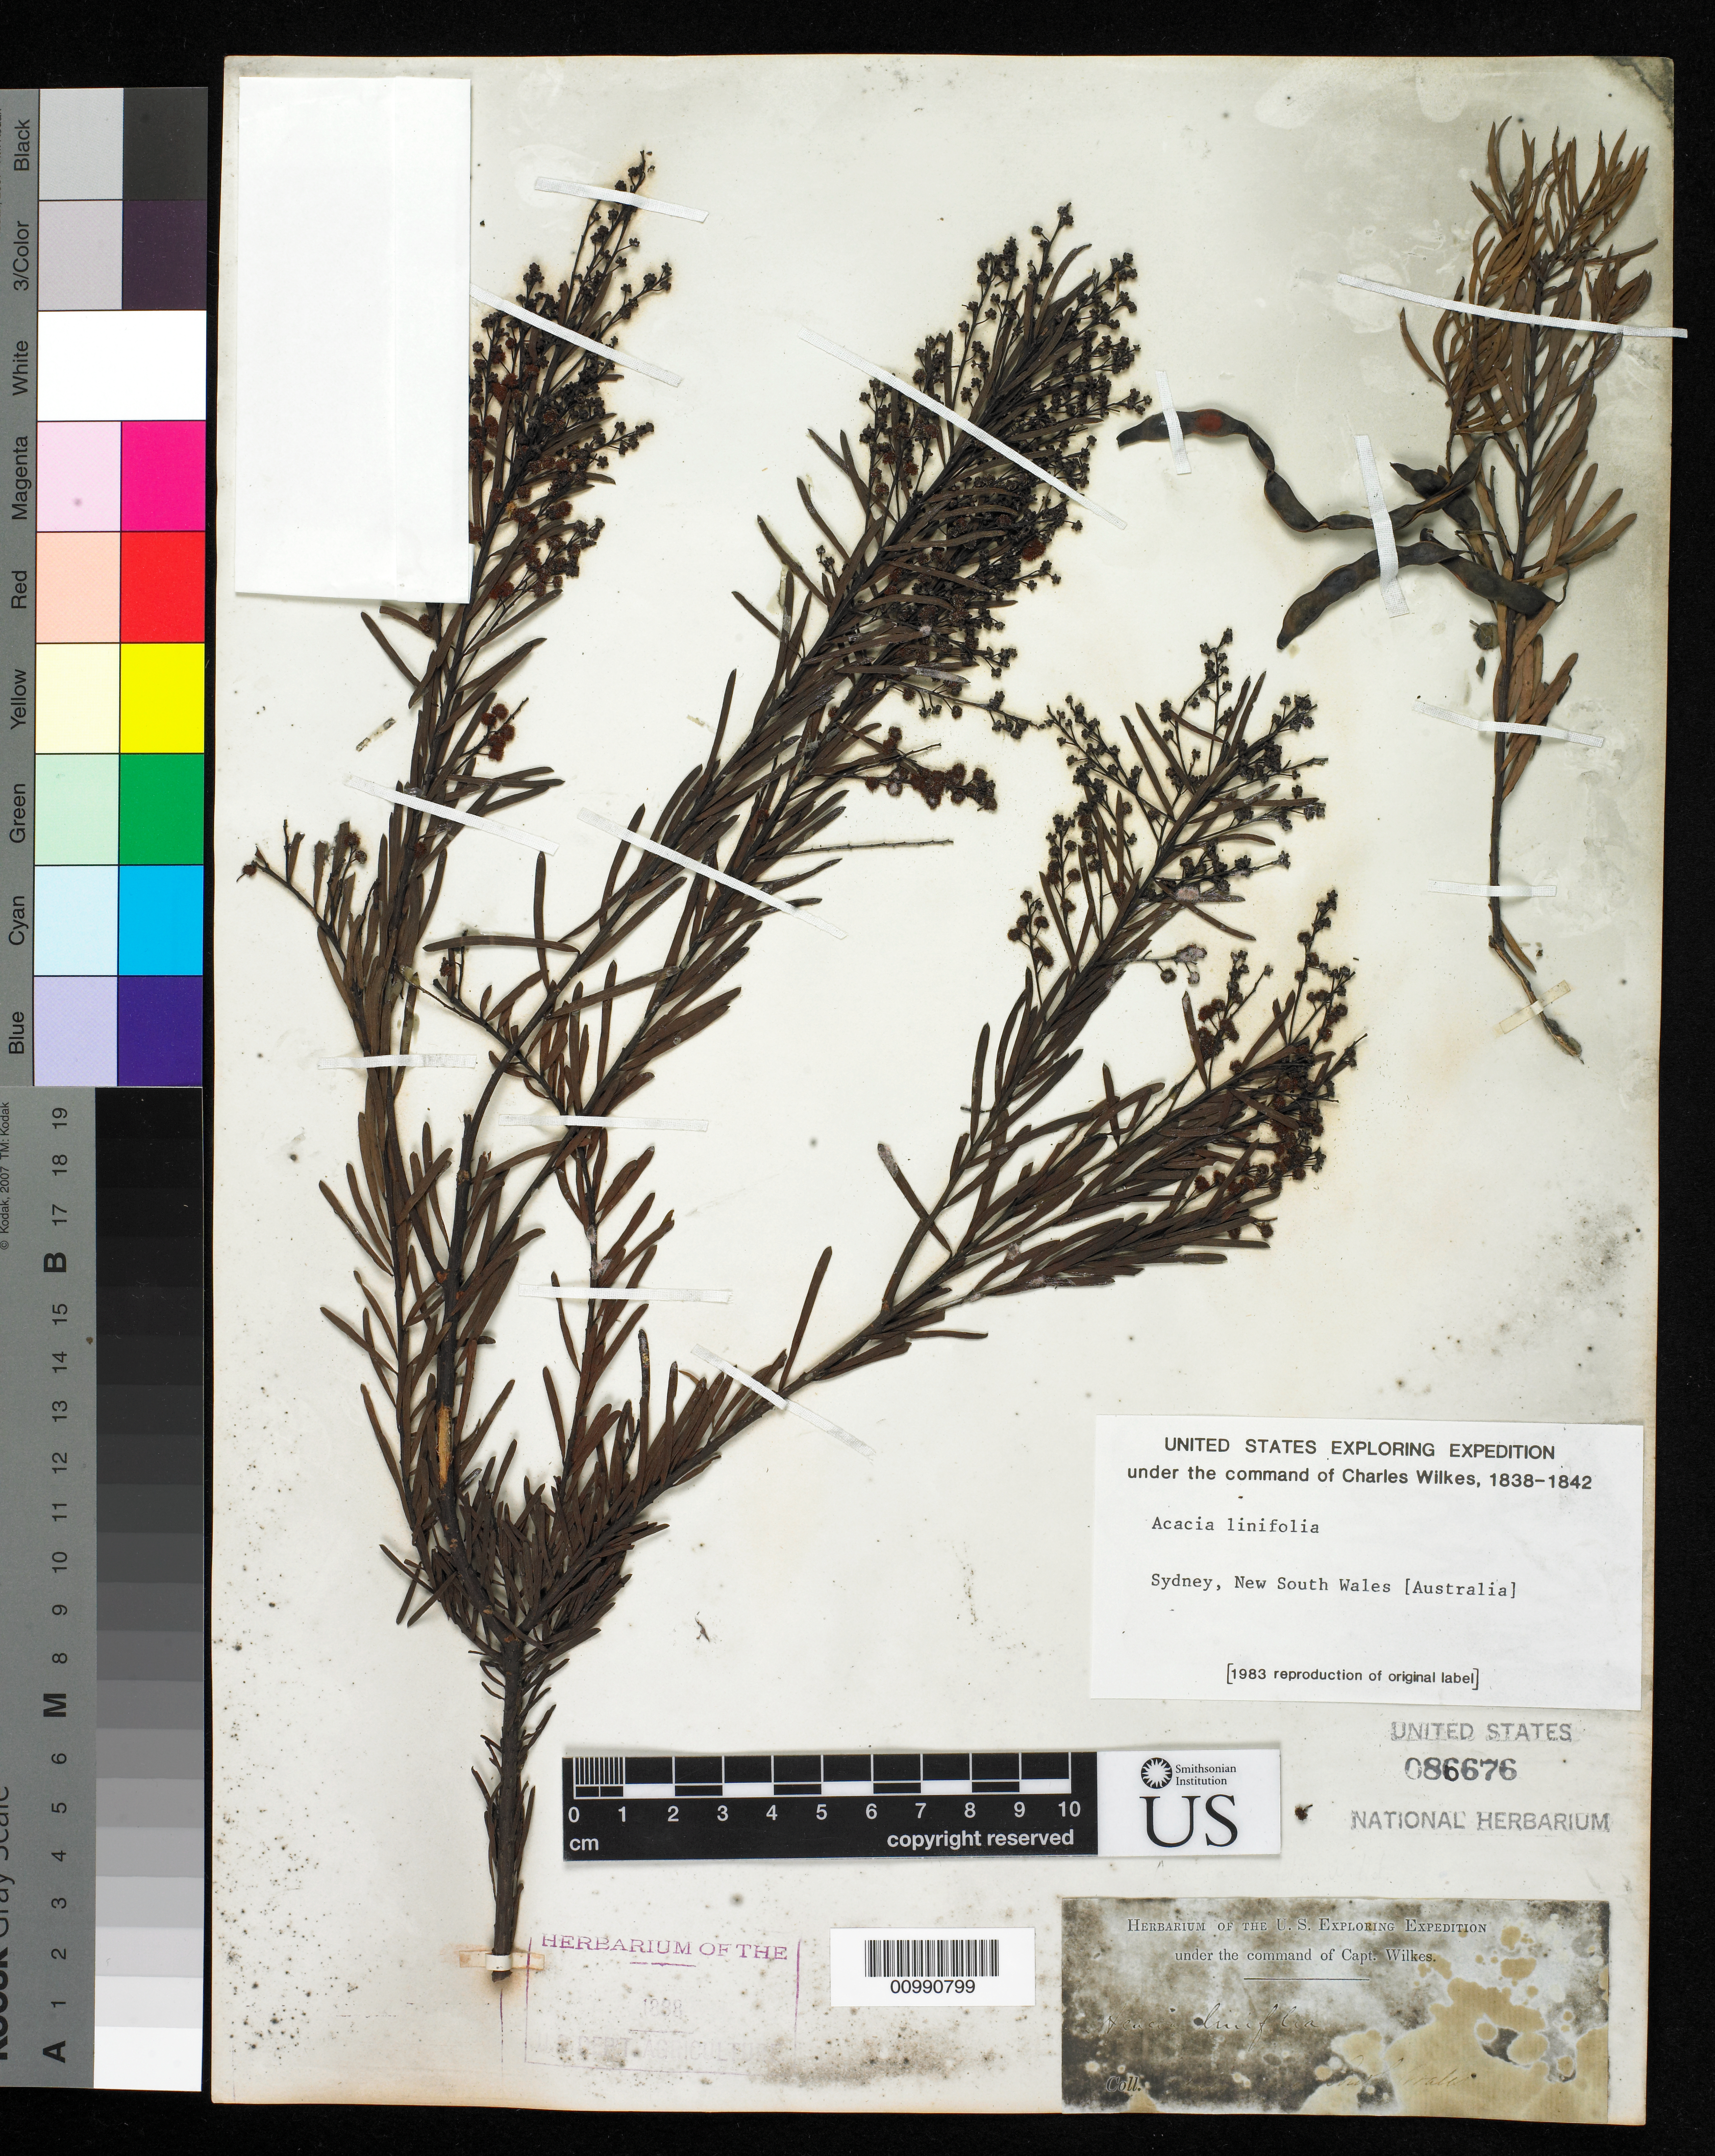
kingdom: Plantae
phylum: Tracheophyta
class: Magnoliopsida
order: Fabales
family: Fabaceae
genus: Acacia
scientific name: Acacia linifolia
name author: (Vent.) Willd.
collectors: Wilkes Explor. Exped.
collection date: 1838/1842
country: Australia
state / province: New South Wales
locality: Sydney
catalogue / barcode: US 86676